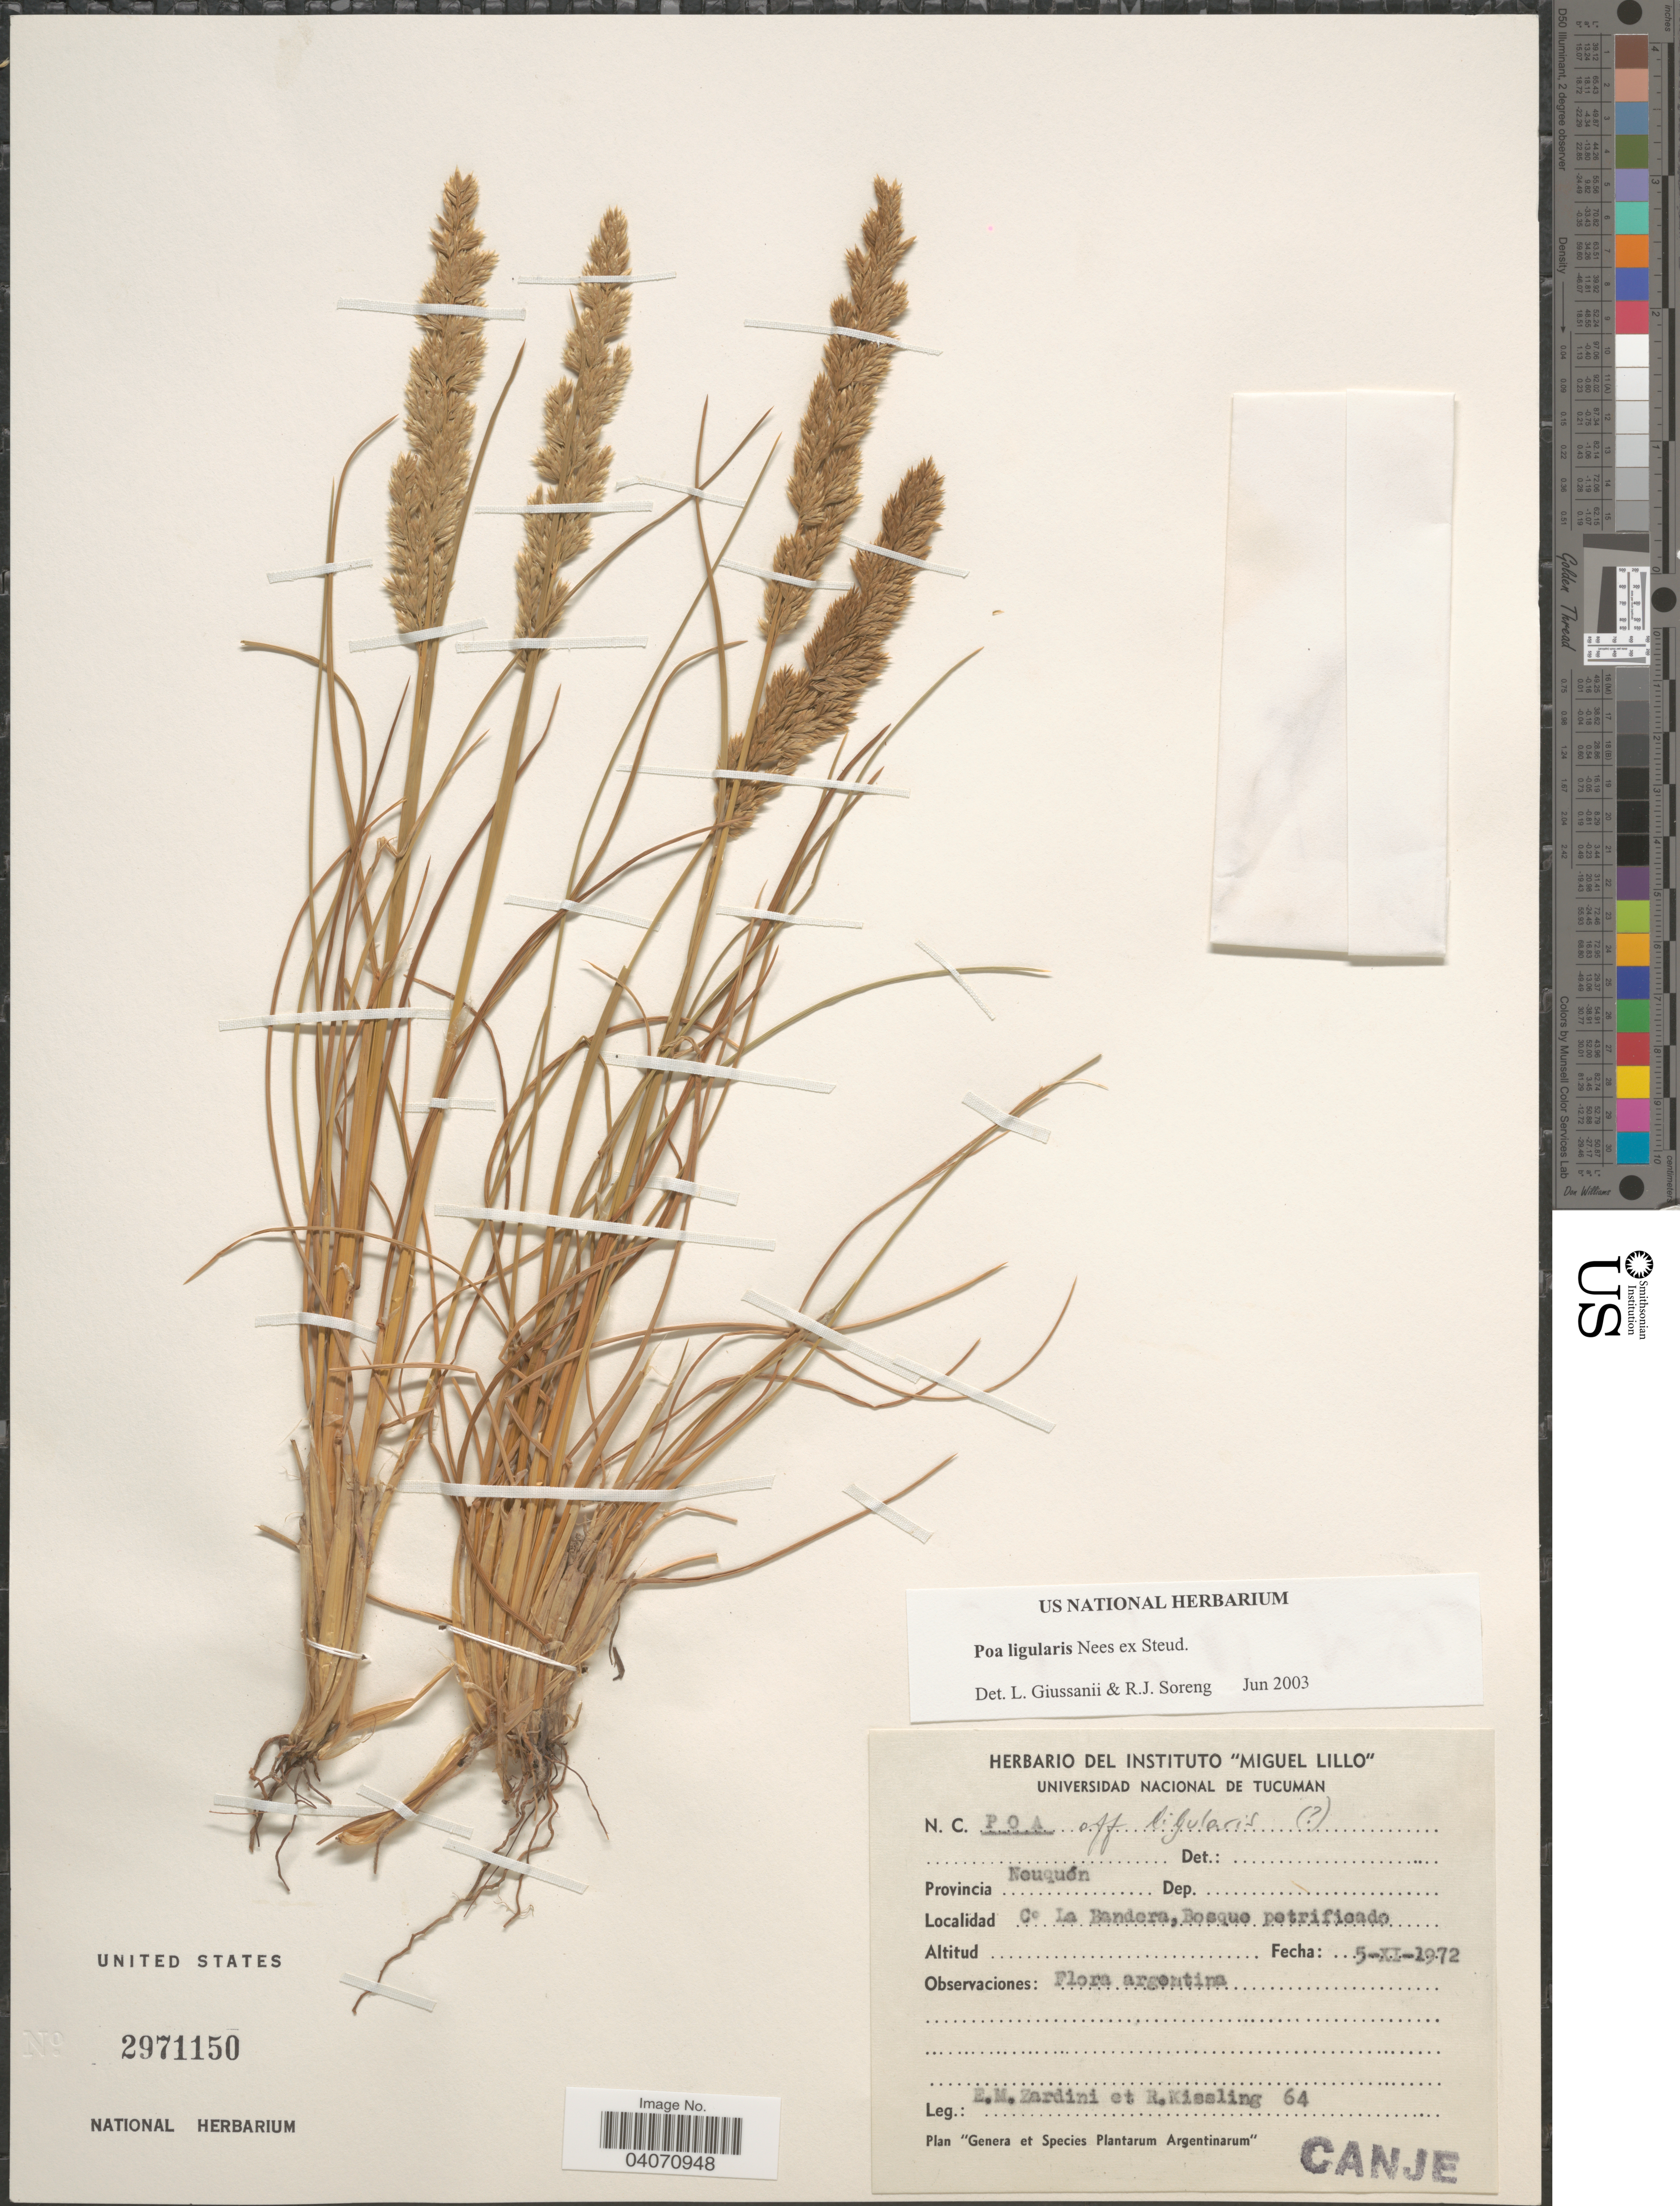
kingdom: Plantae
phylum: Tracheophyta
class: Liliopsida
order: Poales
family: Poaceae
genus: Poa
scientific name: Poa ligularis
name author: Nees ex Steud.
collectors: E. M. Zardini & R. Kissling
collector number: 64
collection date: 1972-11-05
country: Argentina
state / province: Neuquen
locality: C° La Bandera.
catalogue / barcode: US 2971150